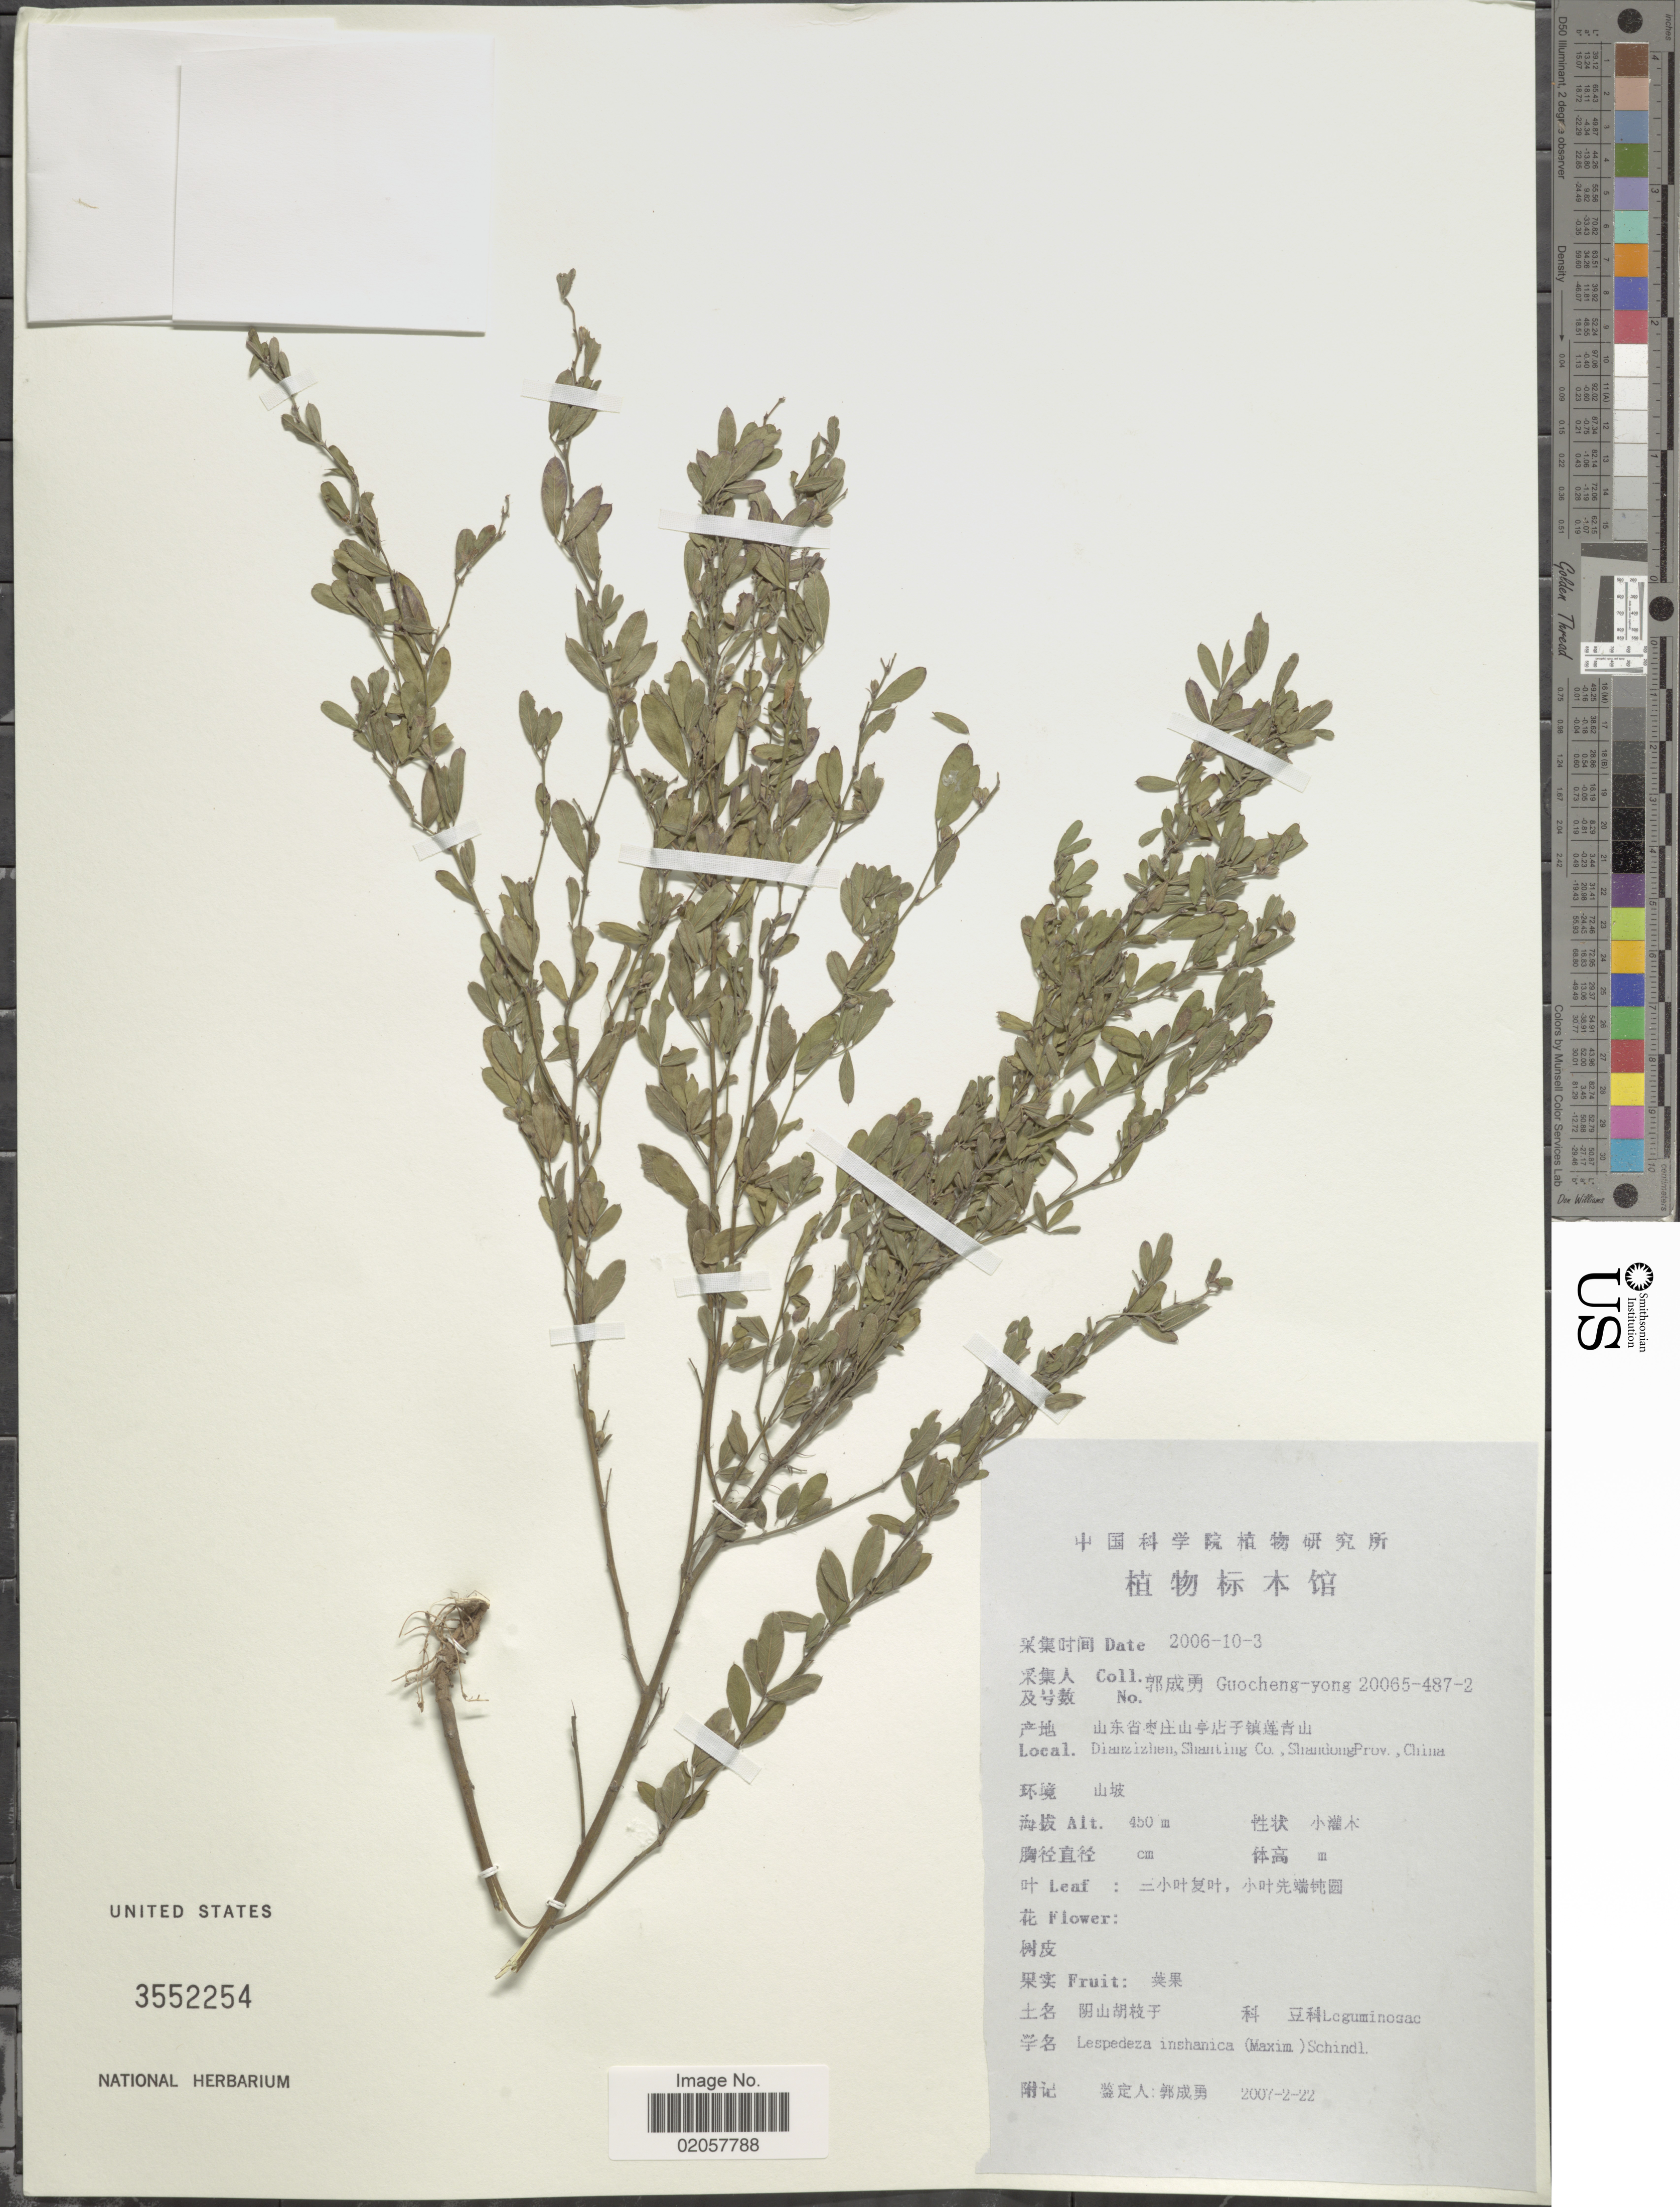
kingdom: Plantae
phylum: Tracheophyta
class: Magnoliopsida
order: Fabales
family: Fabaceae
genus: Lespedeza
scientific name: Lespedeza inschanica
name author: (Maxim.) Schindl.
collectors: Guo cheng-yong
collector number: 20065-487-2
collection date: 2006-10-03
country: China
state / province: Shandong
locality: Dianzizhen, Shanting Co.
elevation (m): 450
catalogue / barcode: US 3552254